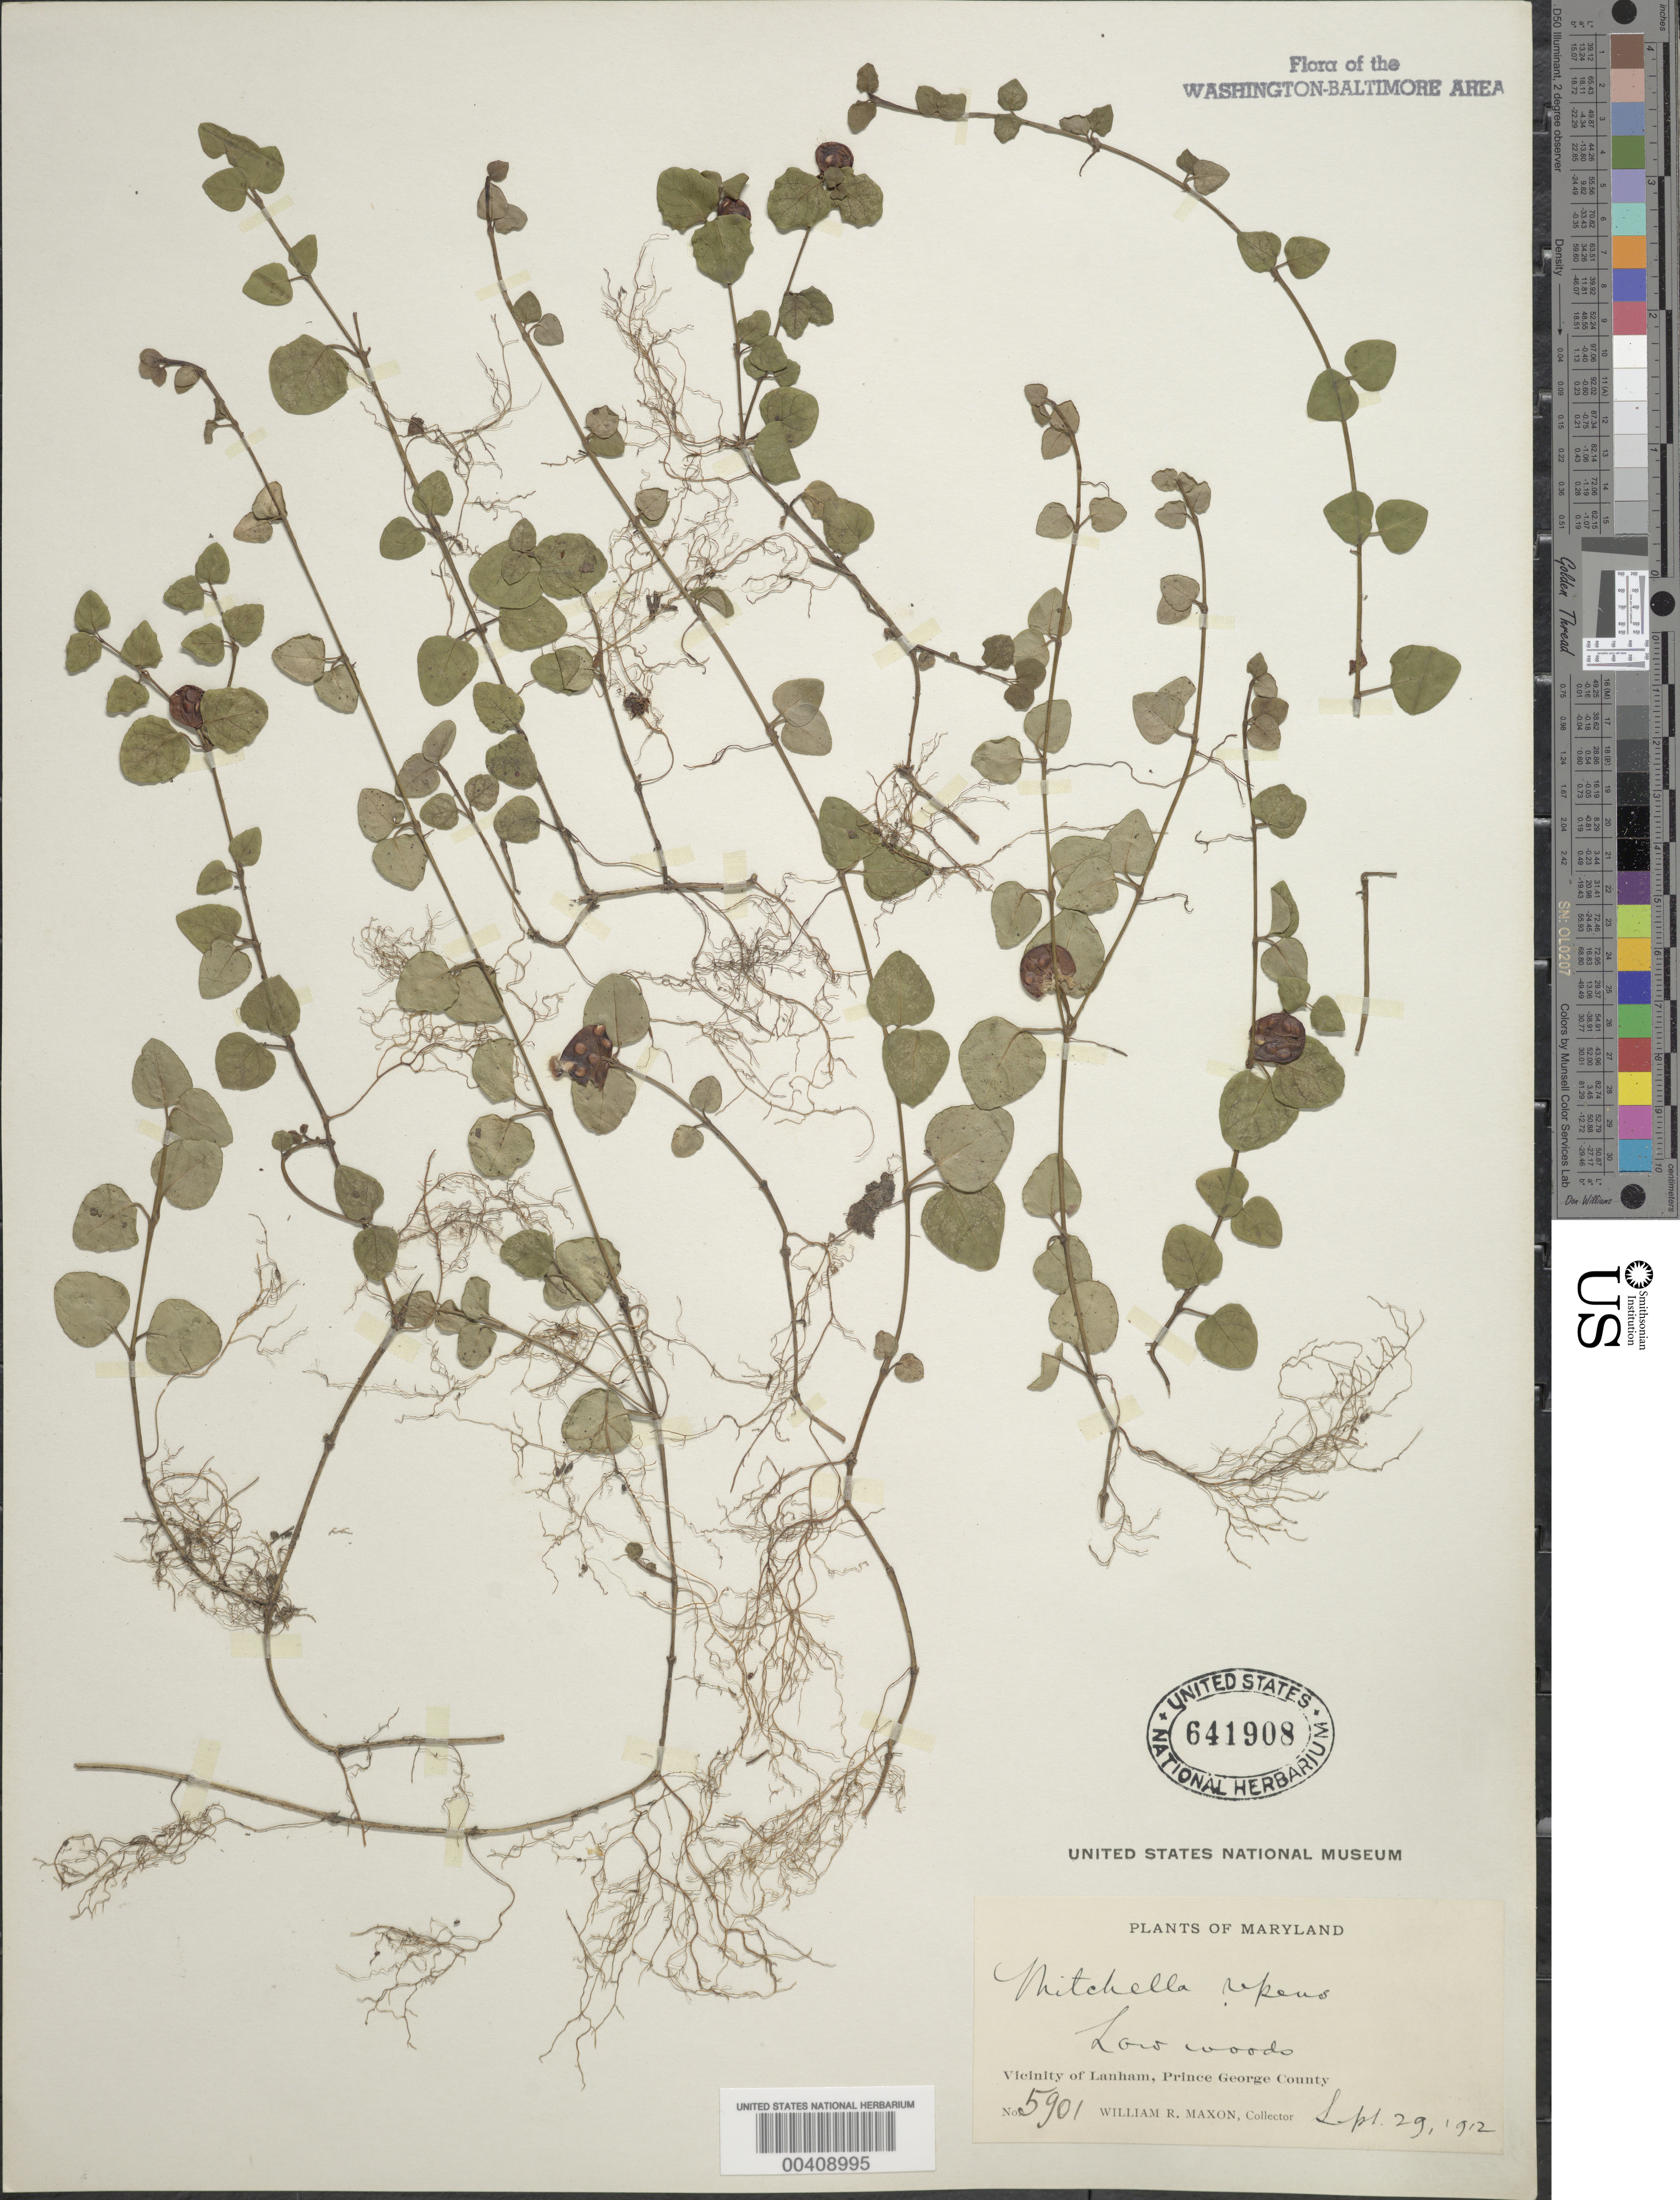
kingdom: Plantae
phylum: Tracheophyta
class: Magnoliopsida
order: Gentianales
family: Rubiaceae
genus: Mitchella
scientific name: Mitchella repens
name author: L.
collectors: W. R. Maxon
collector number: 5901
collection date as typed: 29 Sep 1912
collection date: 1912-09-29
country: United States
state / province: Maryland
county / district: Prince George's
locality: Vicinity of Lahham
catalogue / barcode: US 641908